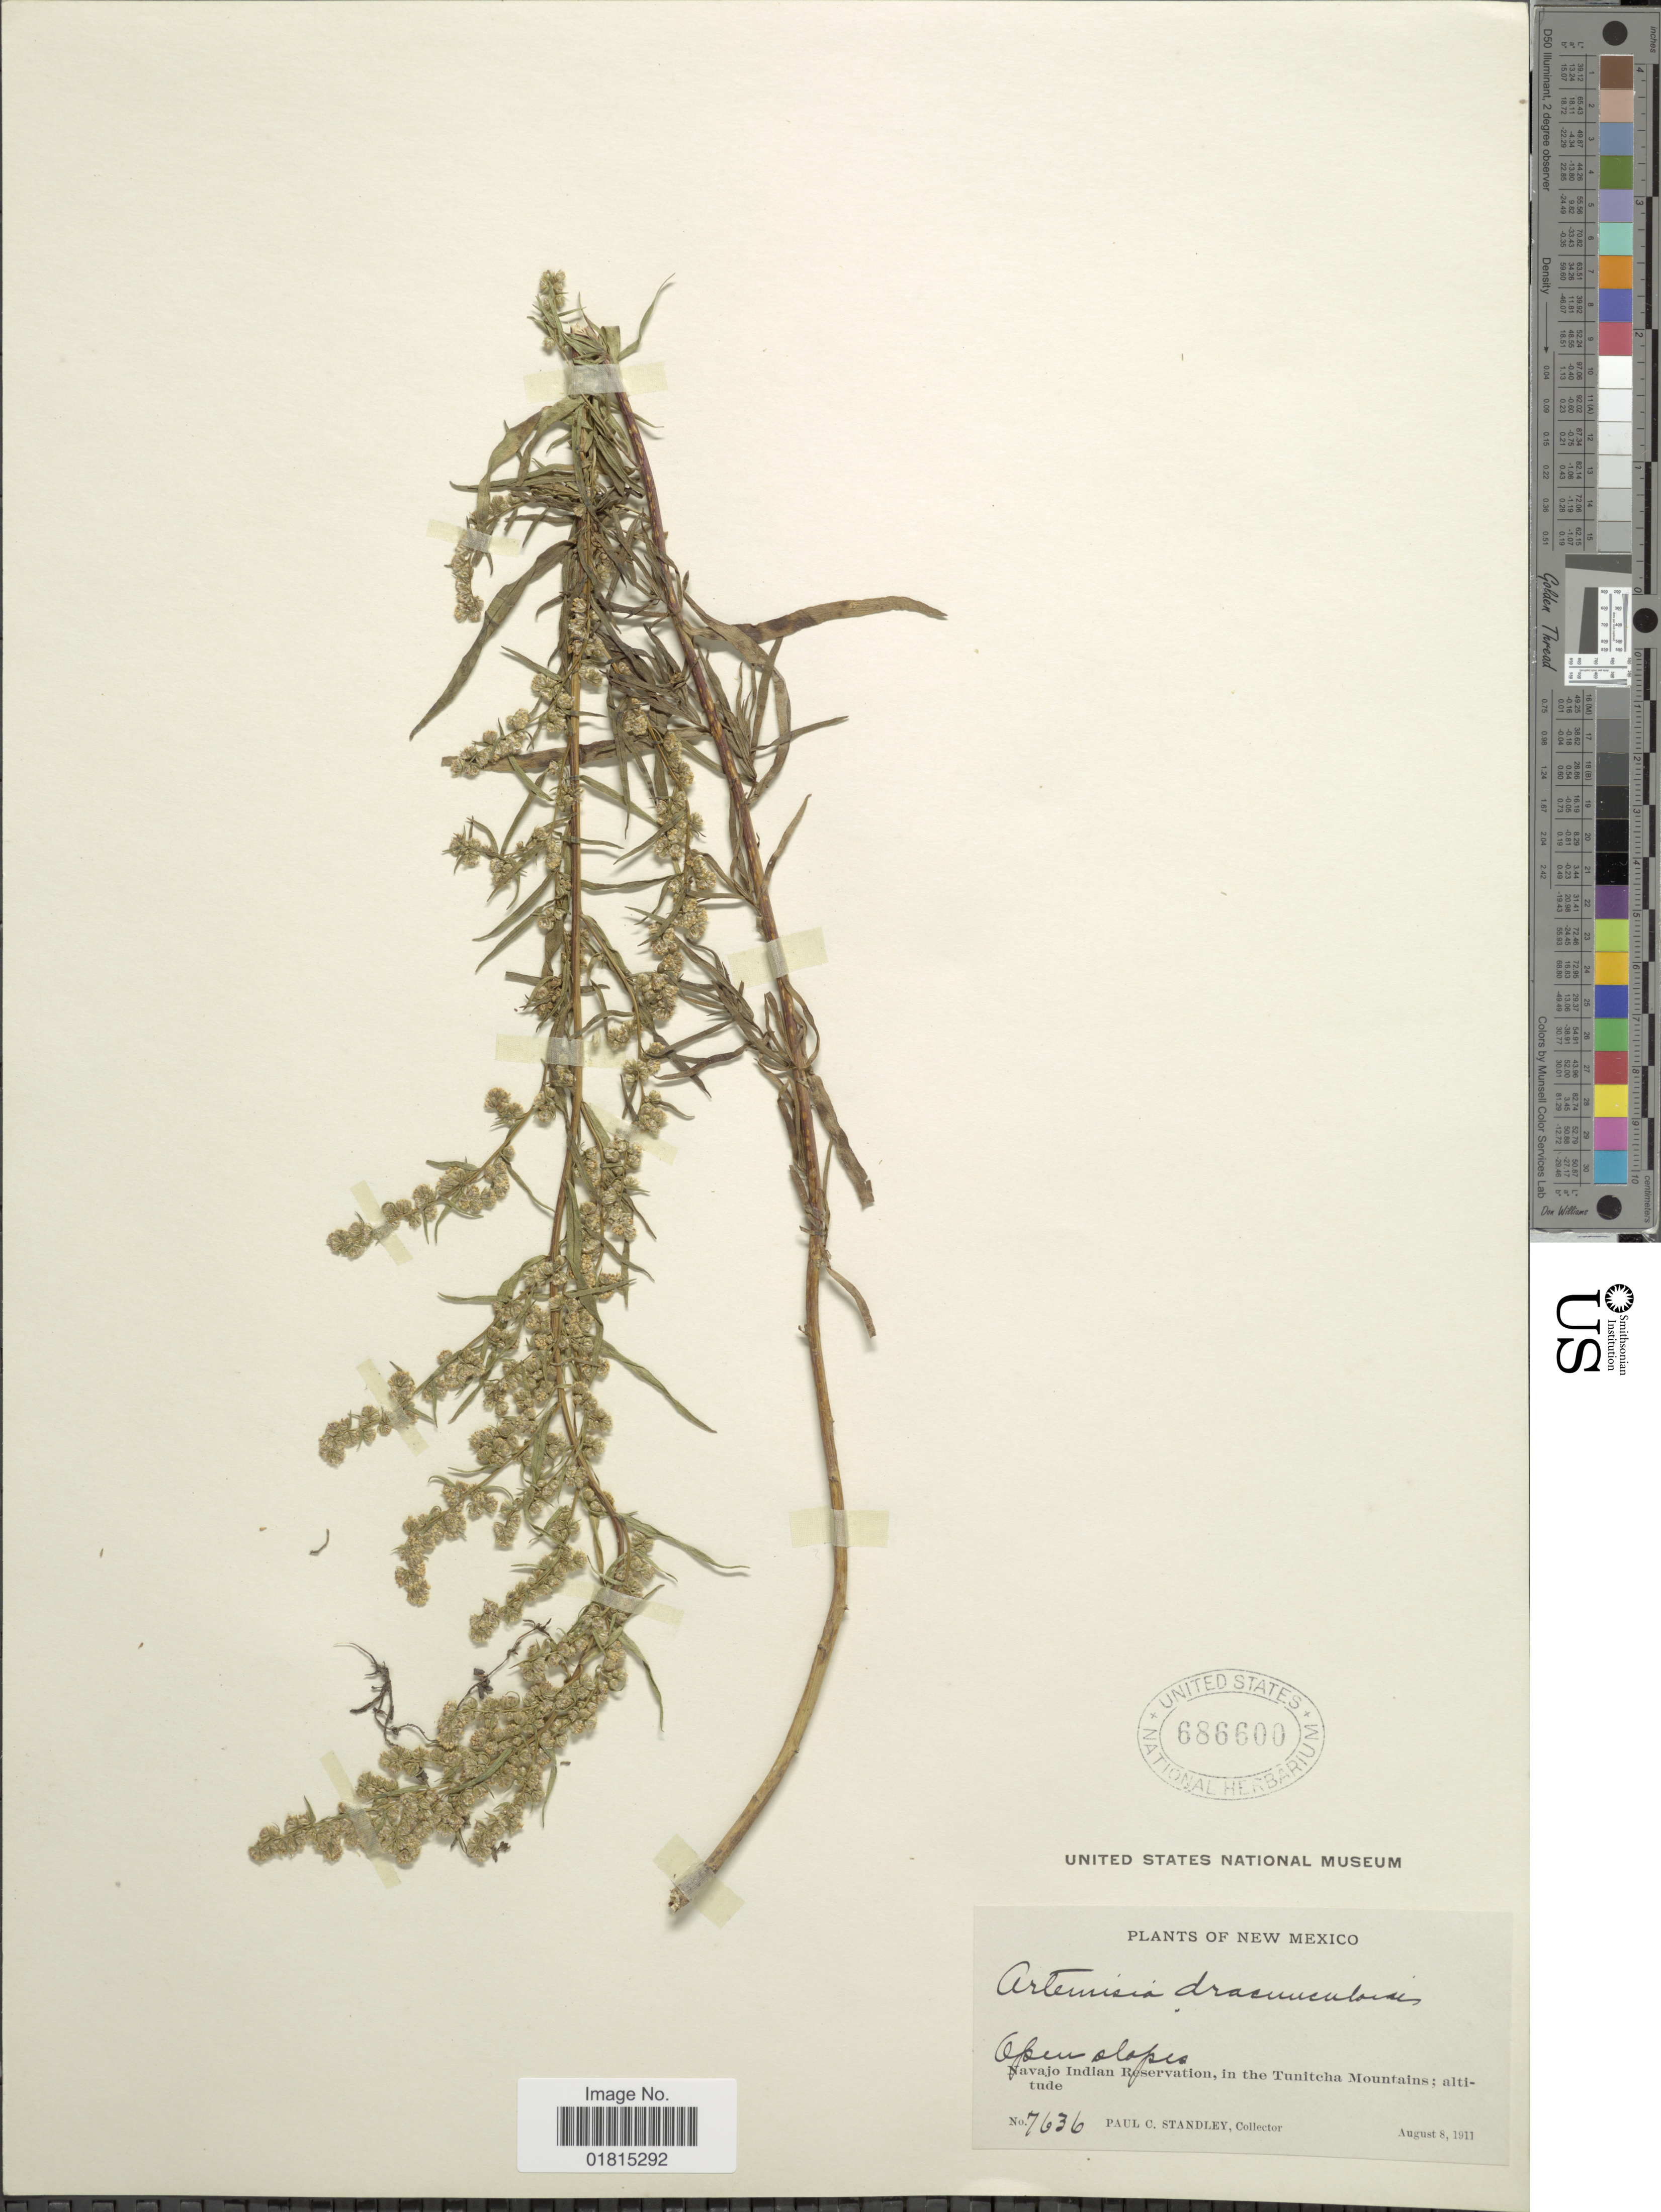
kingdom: Plantae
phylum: Tracheophyta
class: Magnoliopsida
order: Asterales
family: Asteraceae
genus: Artemisia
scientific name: Artemisia dracunculoides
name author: Pursh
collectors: P. C. Standley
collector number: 7636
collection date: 1911-08-08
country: United States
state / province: New Mexico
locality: Open slopes. Navajo Indian Reservation, in the Tunitcha Mountains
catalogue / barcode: US 686600